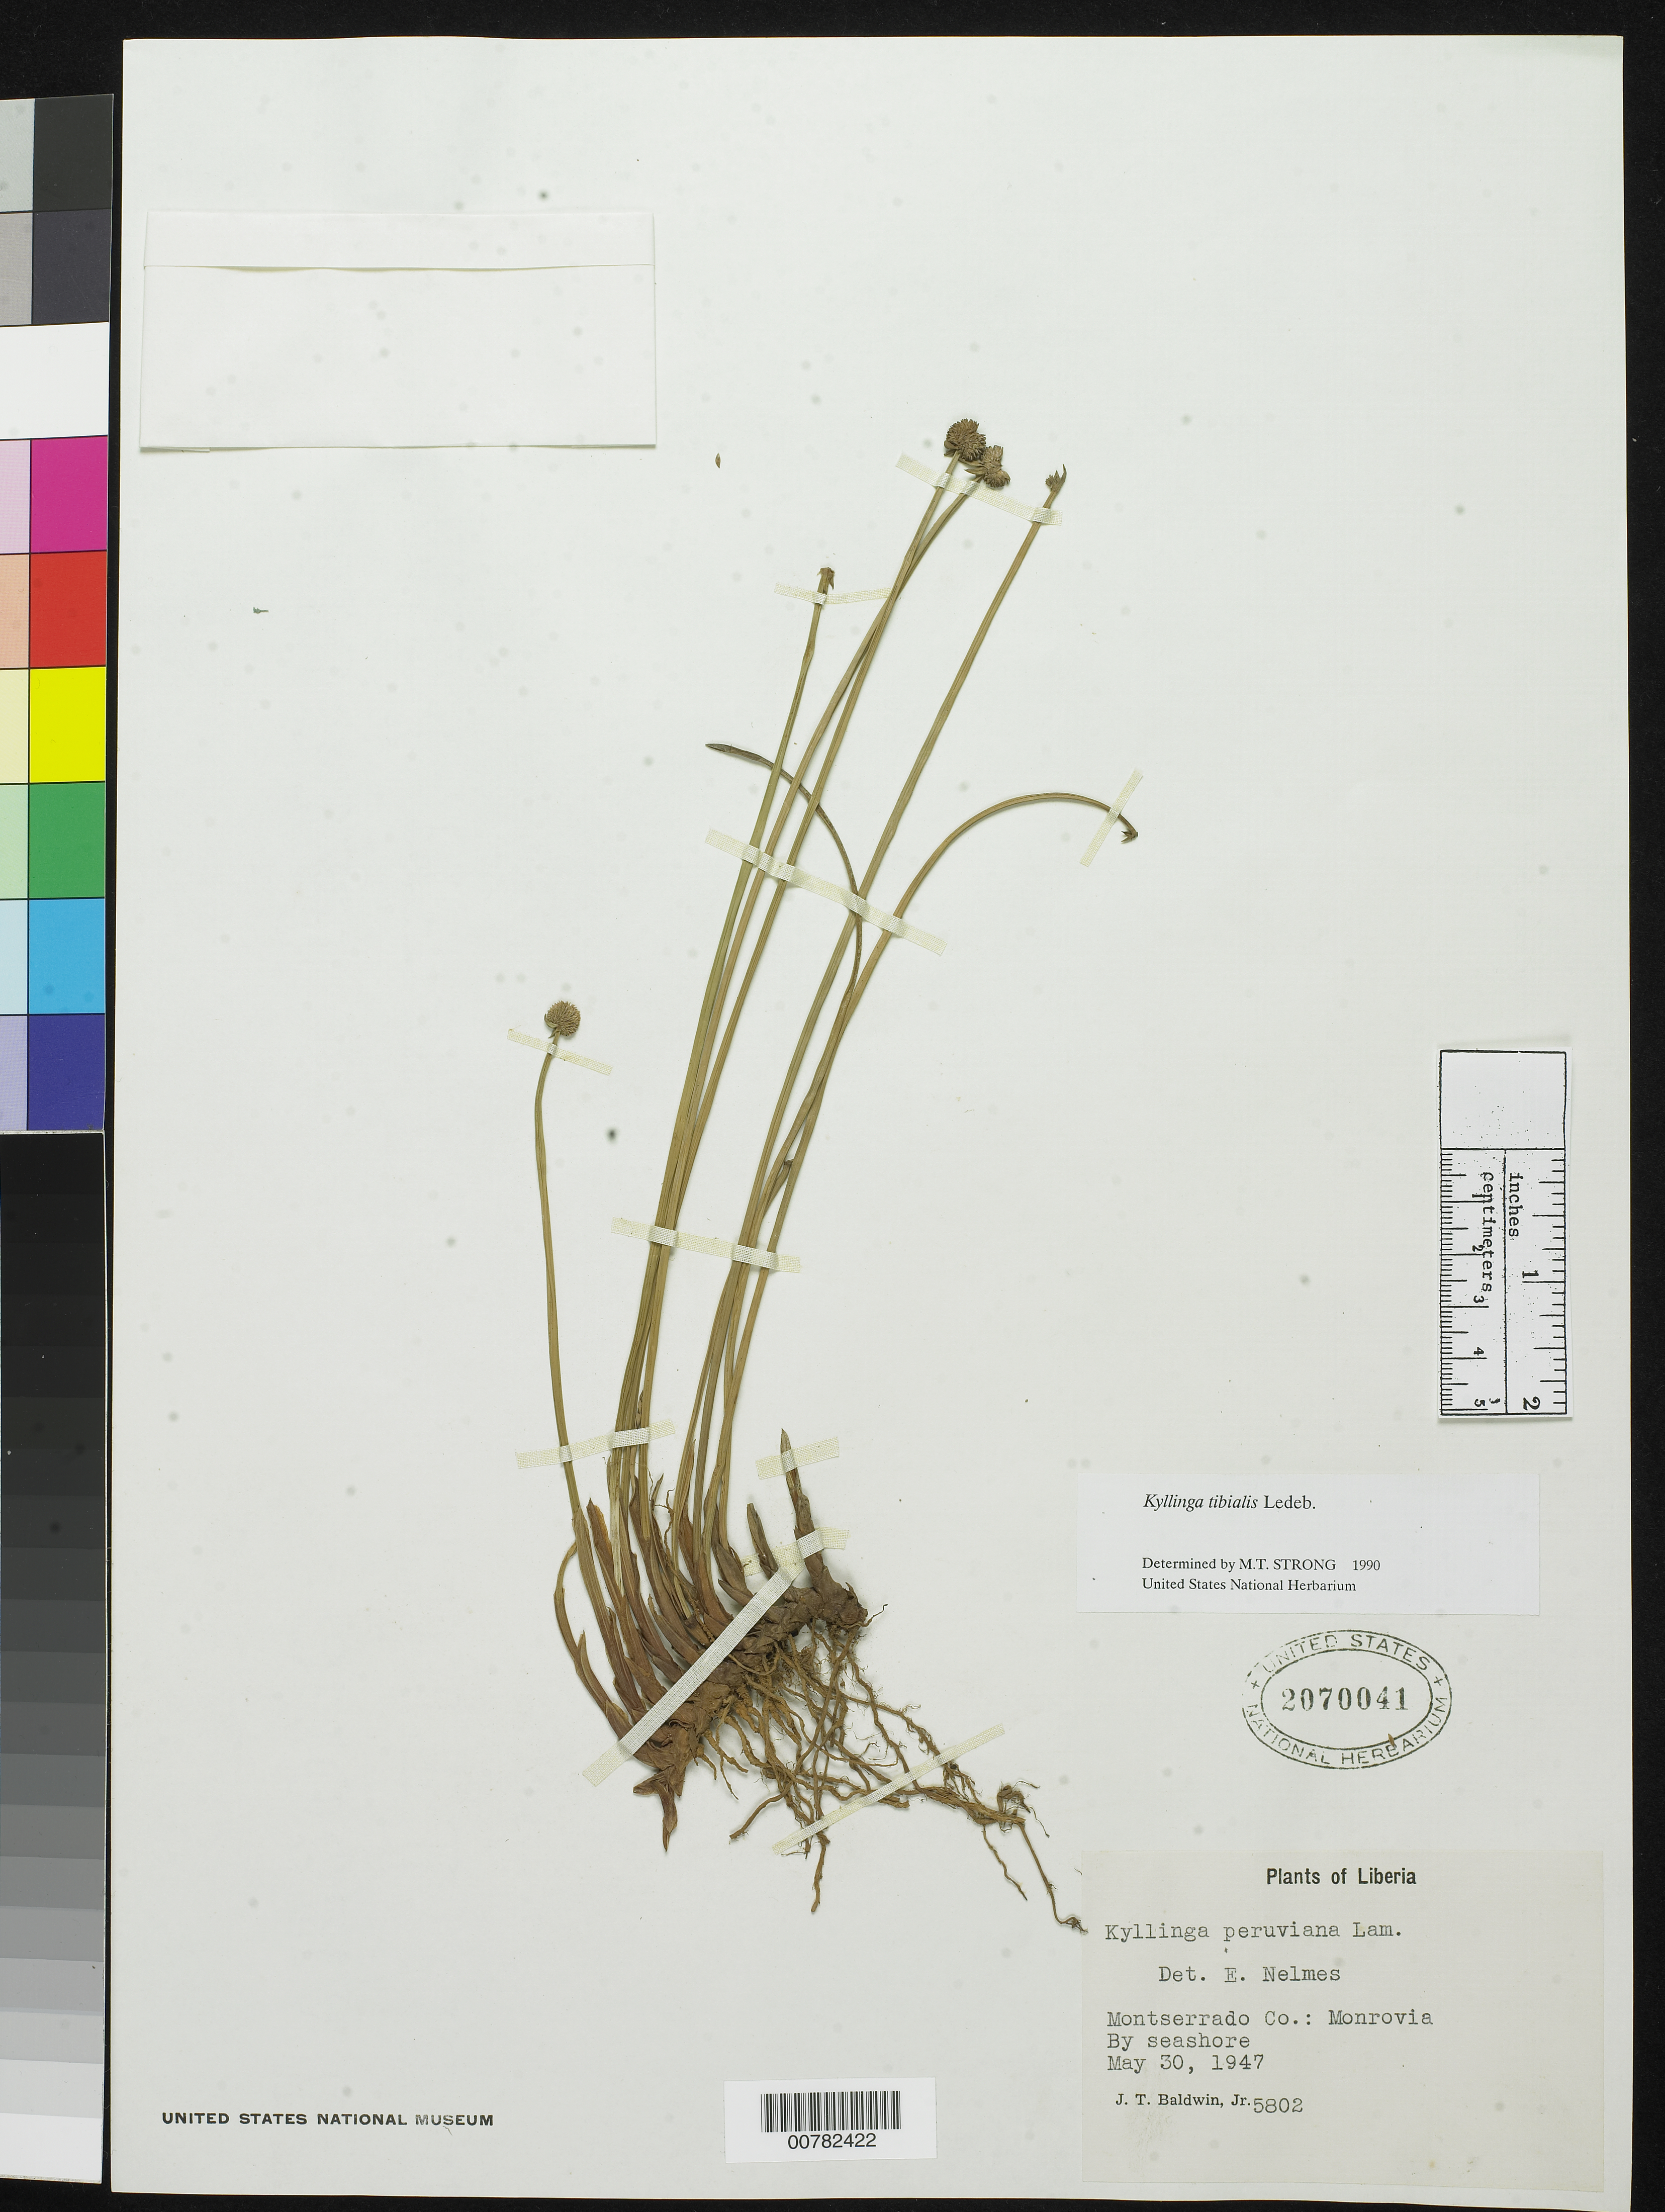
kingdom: Plantae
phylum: Tracheophyta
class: Liliopsida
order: Poales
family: Cyperaceae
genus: Cyperus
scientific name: Cyperus tibialis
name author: (Poit. ex Ledeb.) Govaerts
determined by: Strong, Mark T., (BOT), Smithsonian Institution - National Museum of Natural History (UNITED STATES)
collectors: J. T. Baldwin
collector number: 5802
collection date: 1947-05-30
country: Liberia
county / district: Montserrado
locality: By seashore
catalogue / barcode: US 2070041